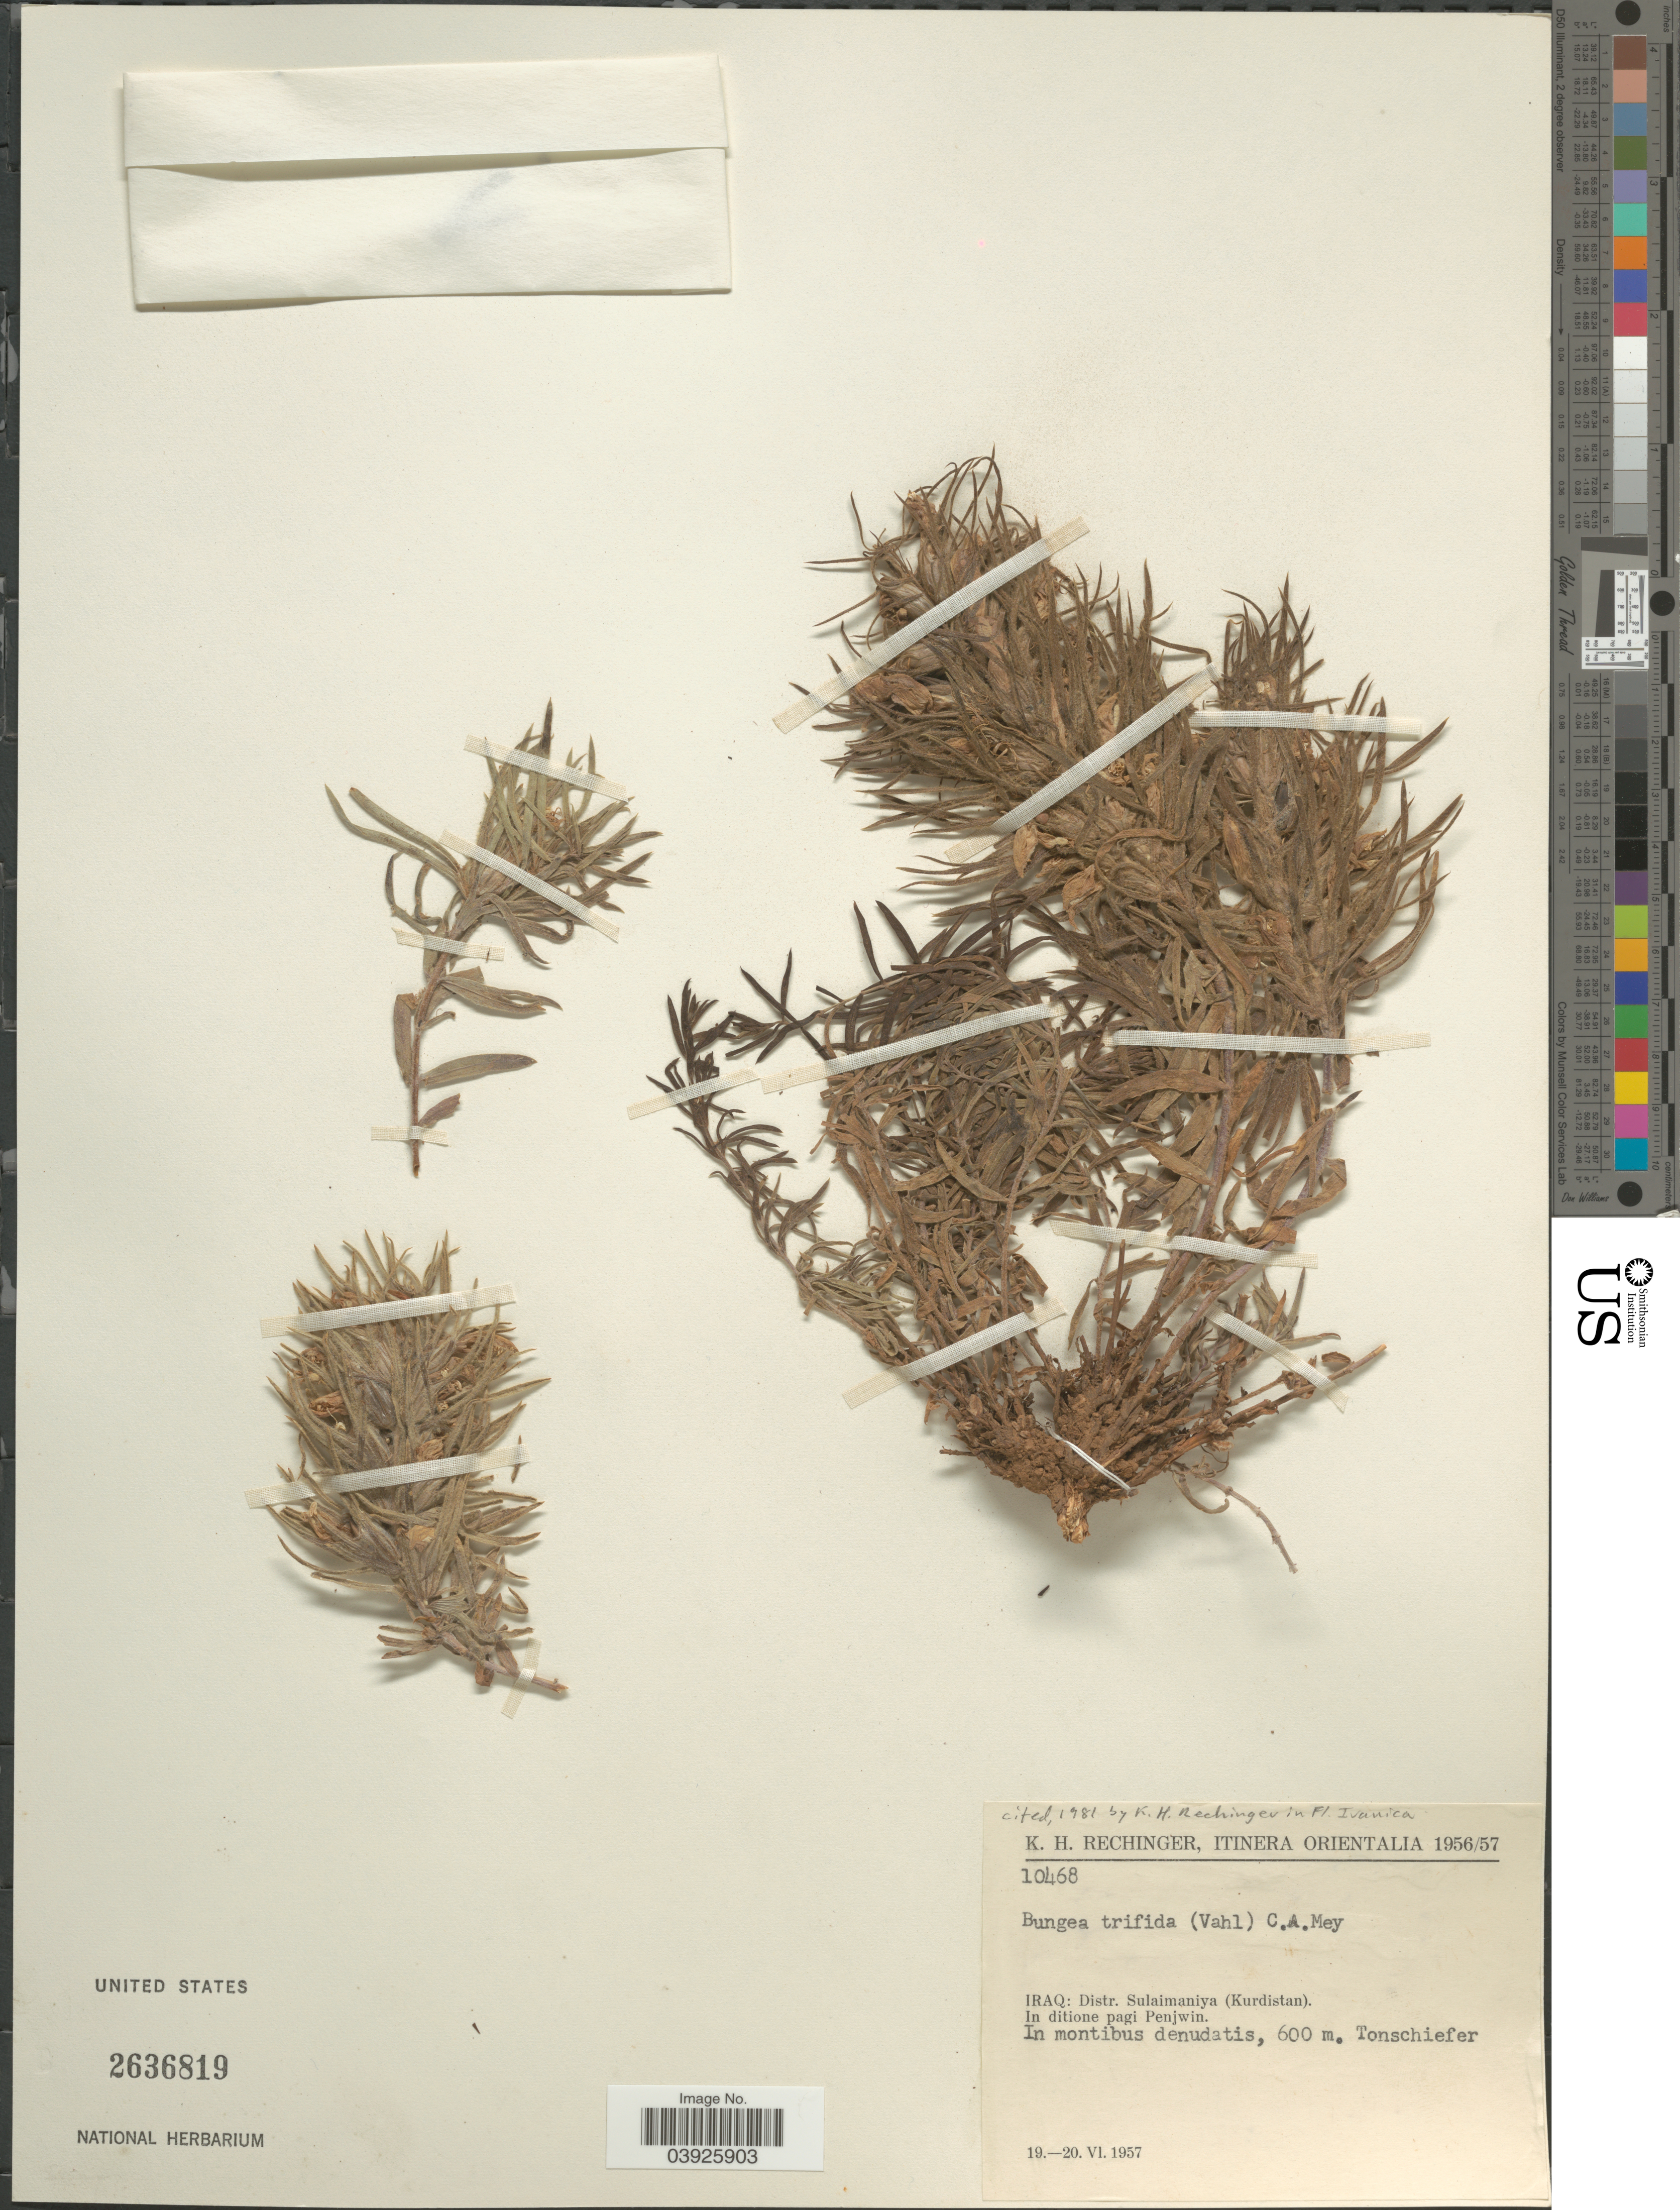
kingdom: Plantae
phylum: Tracheophyta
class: Magnoliopsida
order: Lamiales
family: Orobanchaceae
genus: Bungea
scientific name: Bungea trifida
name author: (Vahl) C.A. Mey.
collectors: K. H. Rechinger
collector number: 10468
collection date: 1957-06-19/1957-06-20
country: Iraq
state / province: As Sulaymānīyah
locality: Itinera Orientalia. Distr. Sulaimaniya (Kurdistan). In ditione pagi Penjwin. In montibus denudatis. Tonschiefer.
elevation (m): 600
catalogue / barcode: US 2636819